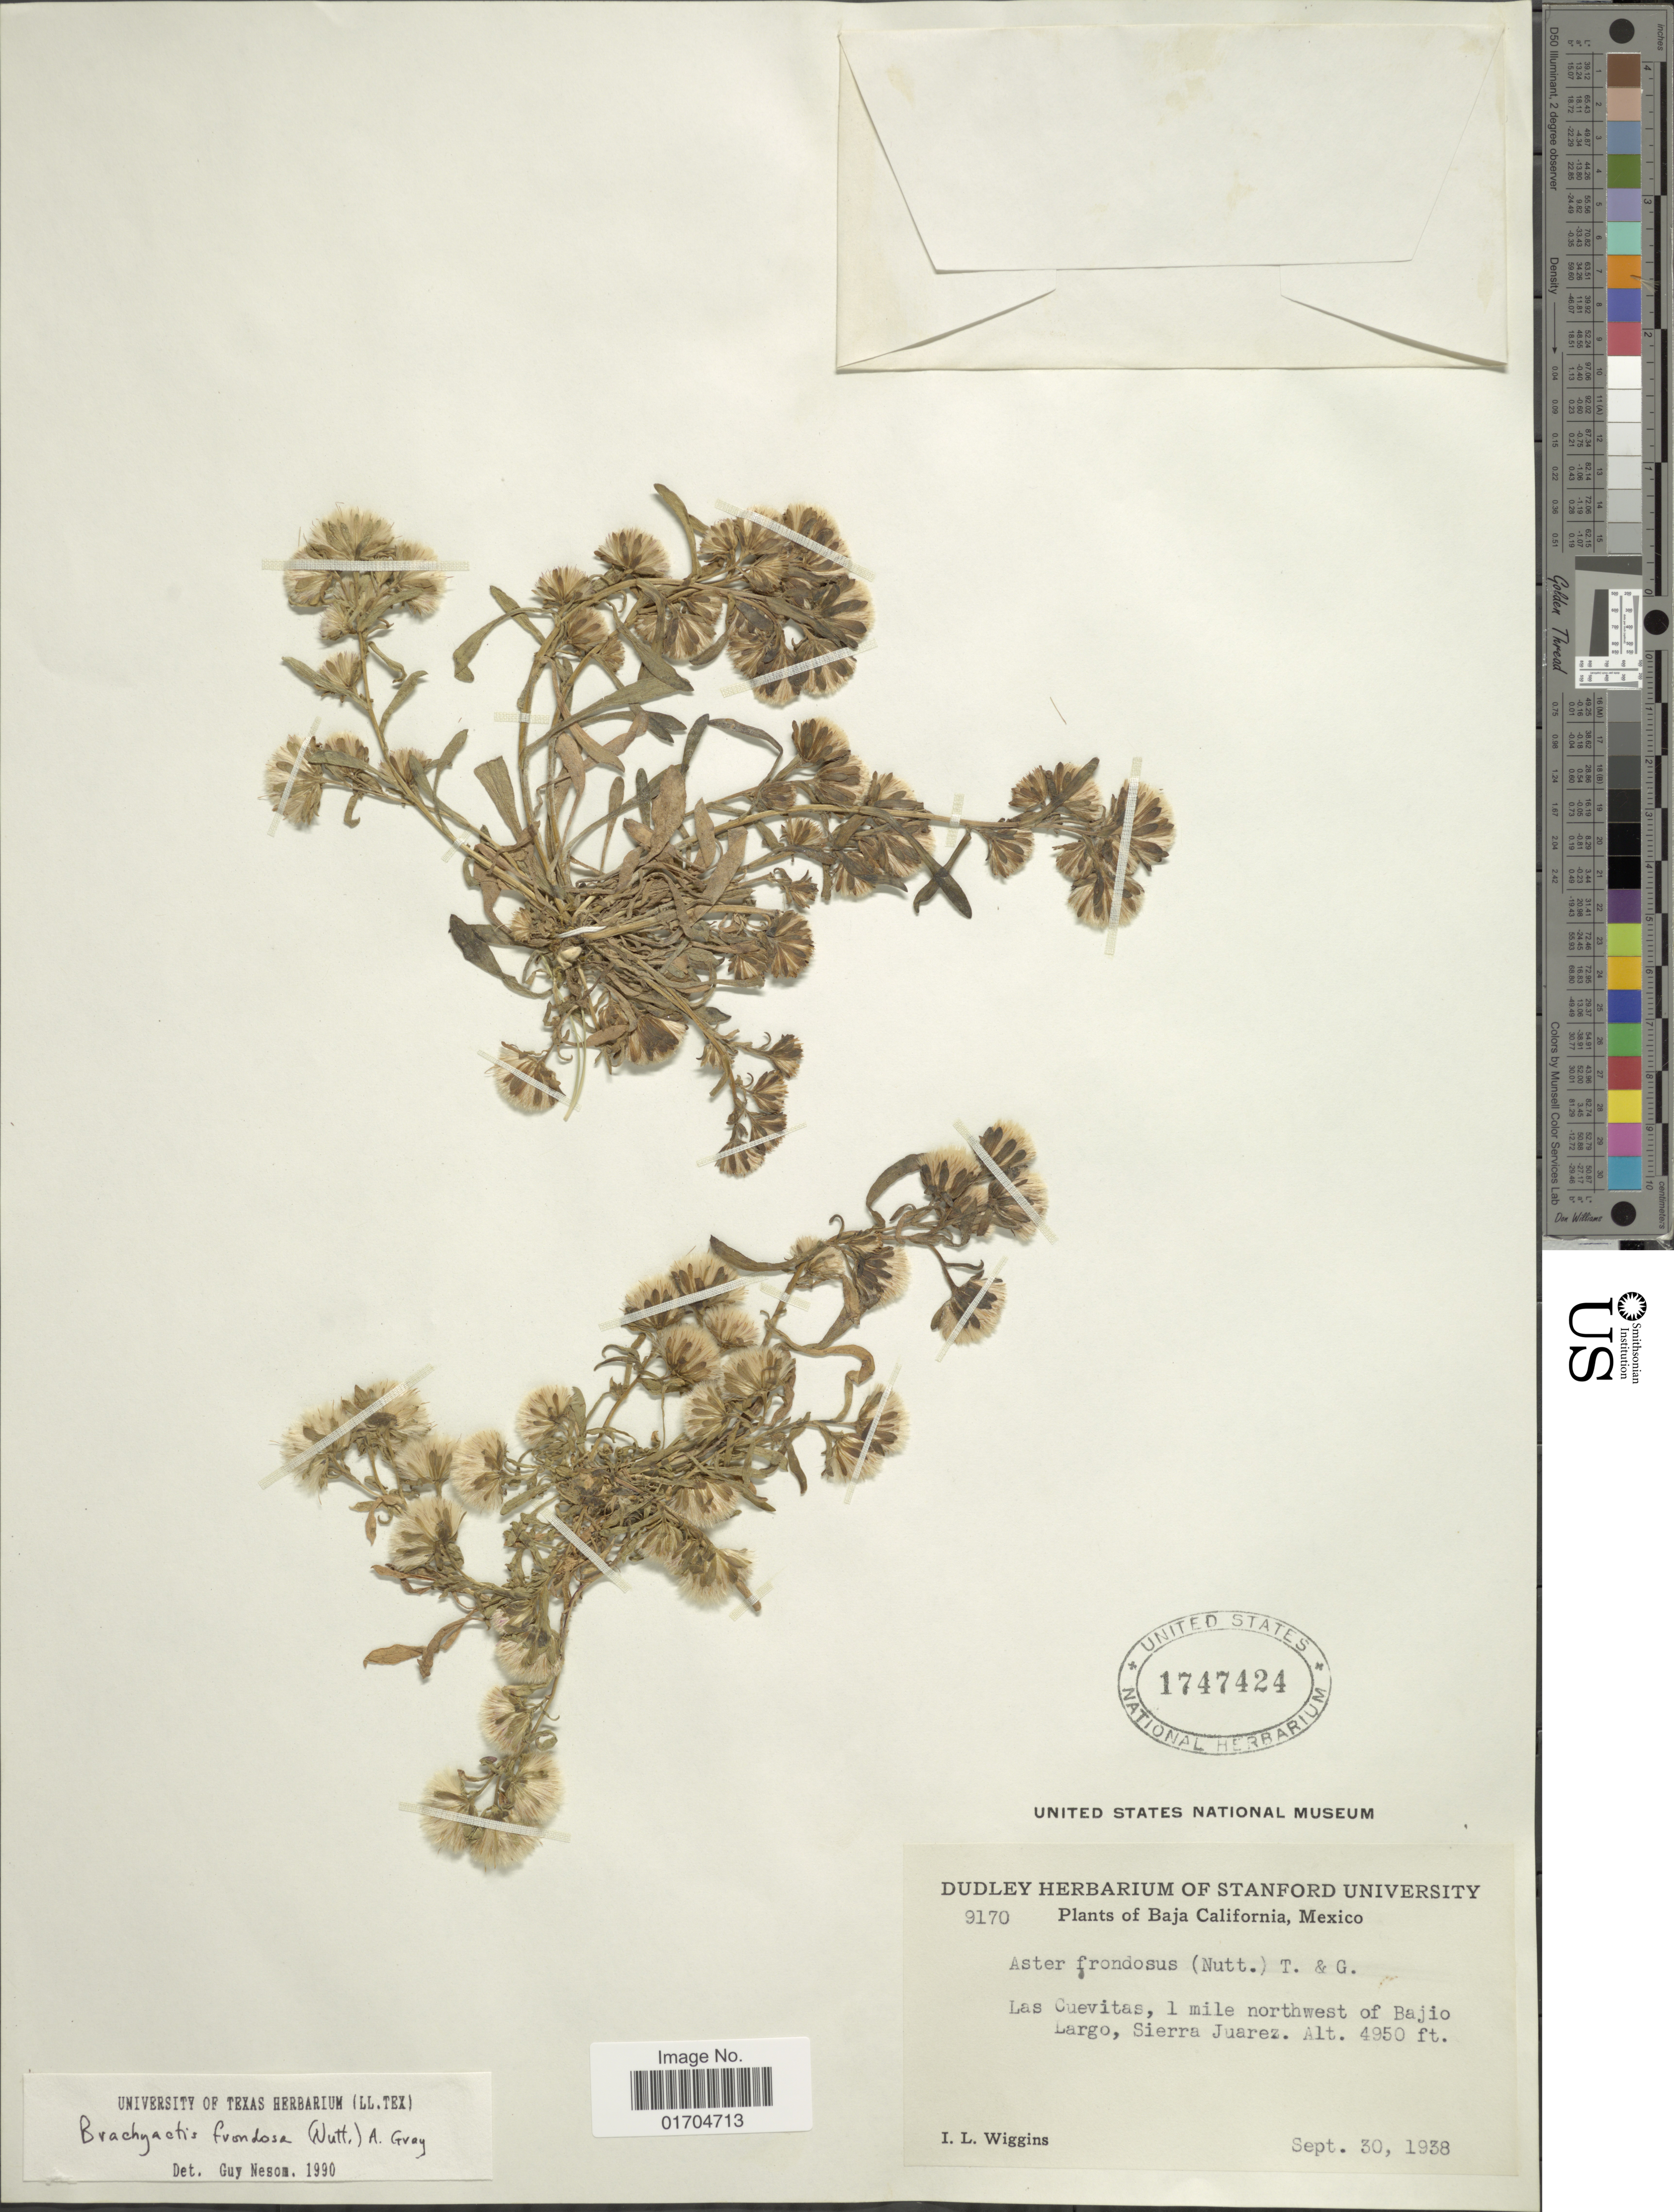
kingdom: Plantae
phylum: Tracheophyta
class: Magnoliopsida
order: Asterales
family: Asteraceae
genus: Symphyotrichum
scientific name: Symphyotrichum frondosum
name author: (Nutt.) G.L. Nesom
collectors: I. L. Wiggins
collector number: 9170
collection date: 1938-09-30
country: Mexico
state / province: Baja California Sur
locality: Las Cuevitas, 1 mile northwest of Bajio Largo, Sierra Juarez.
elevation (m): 1509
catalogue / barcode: US 1747424